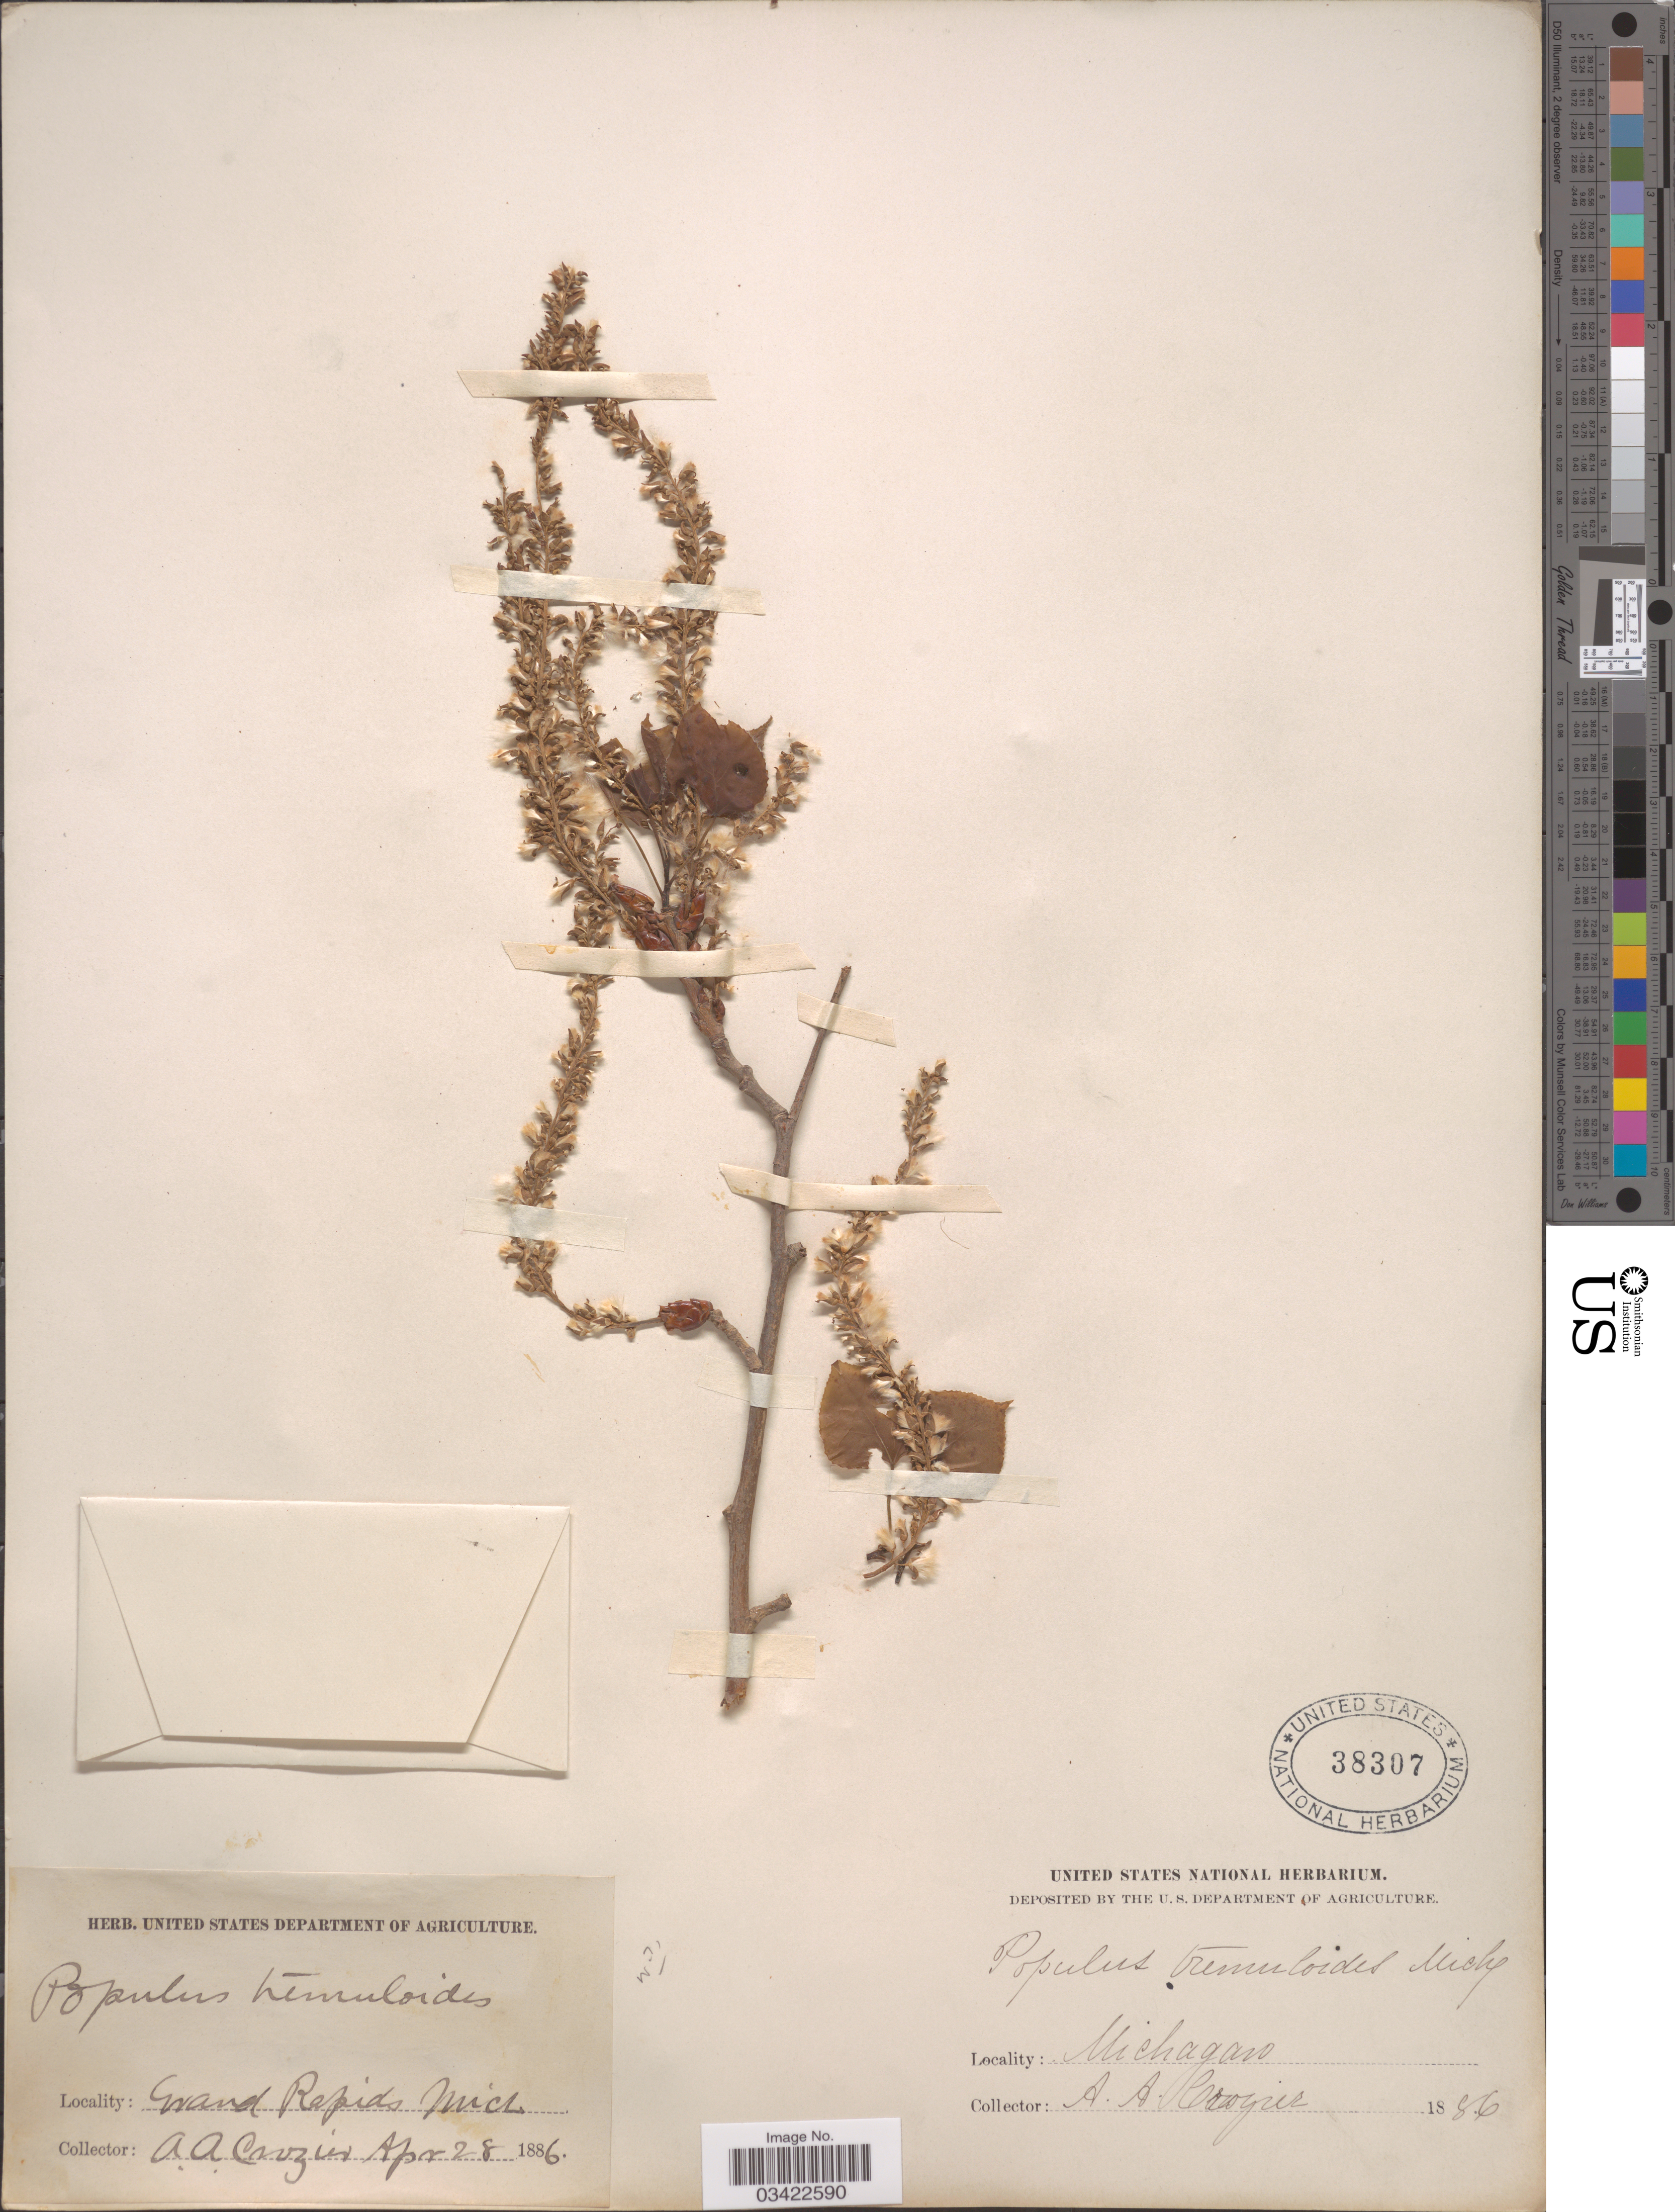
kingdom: Plantae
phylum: Tracheophyta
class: Magnoliopsida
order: Malpighiales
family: Salicaceae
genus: Populus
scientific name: Populus tremuloides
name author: Michx.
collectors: A. Crozier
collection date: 1886-04-28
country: United States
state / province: Michigan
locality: Grand Rapids.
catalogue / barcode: US 38307